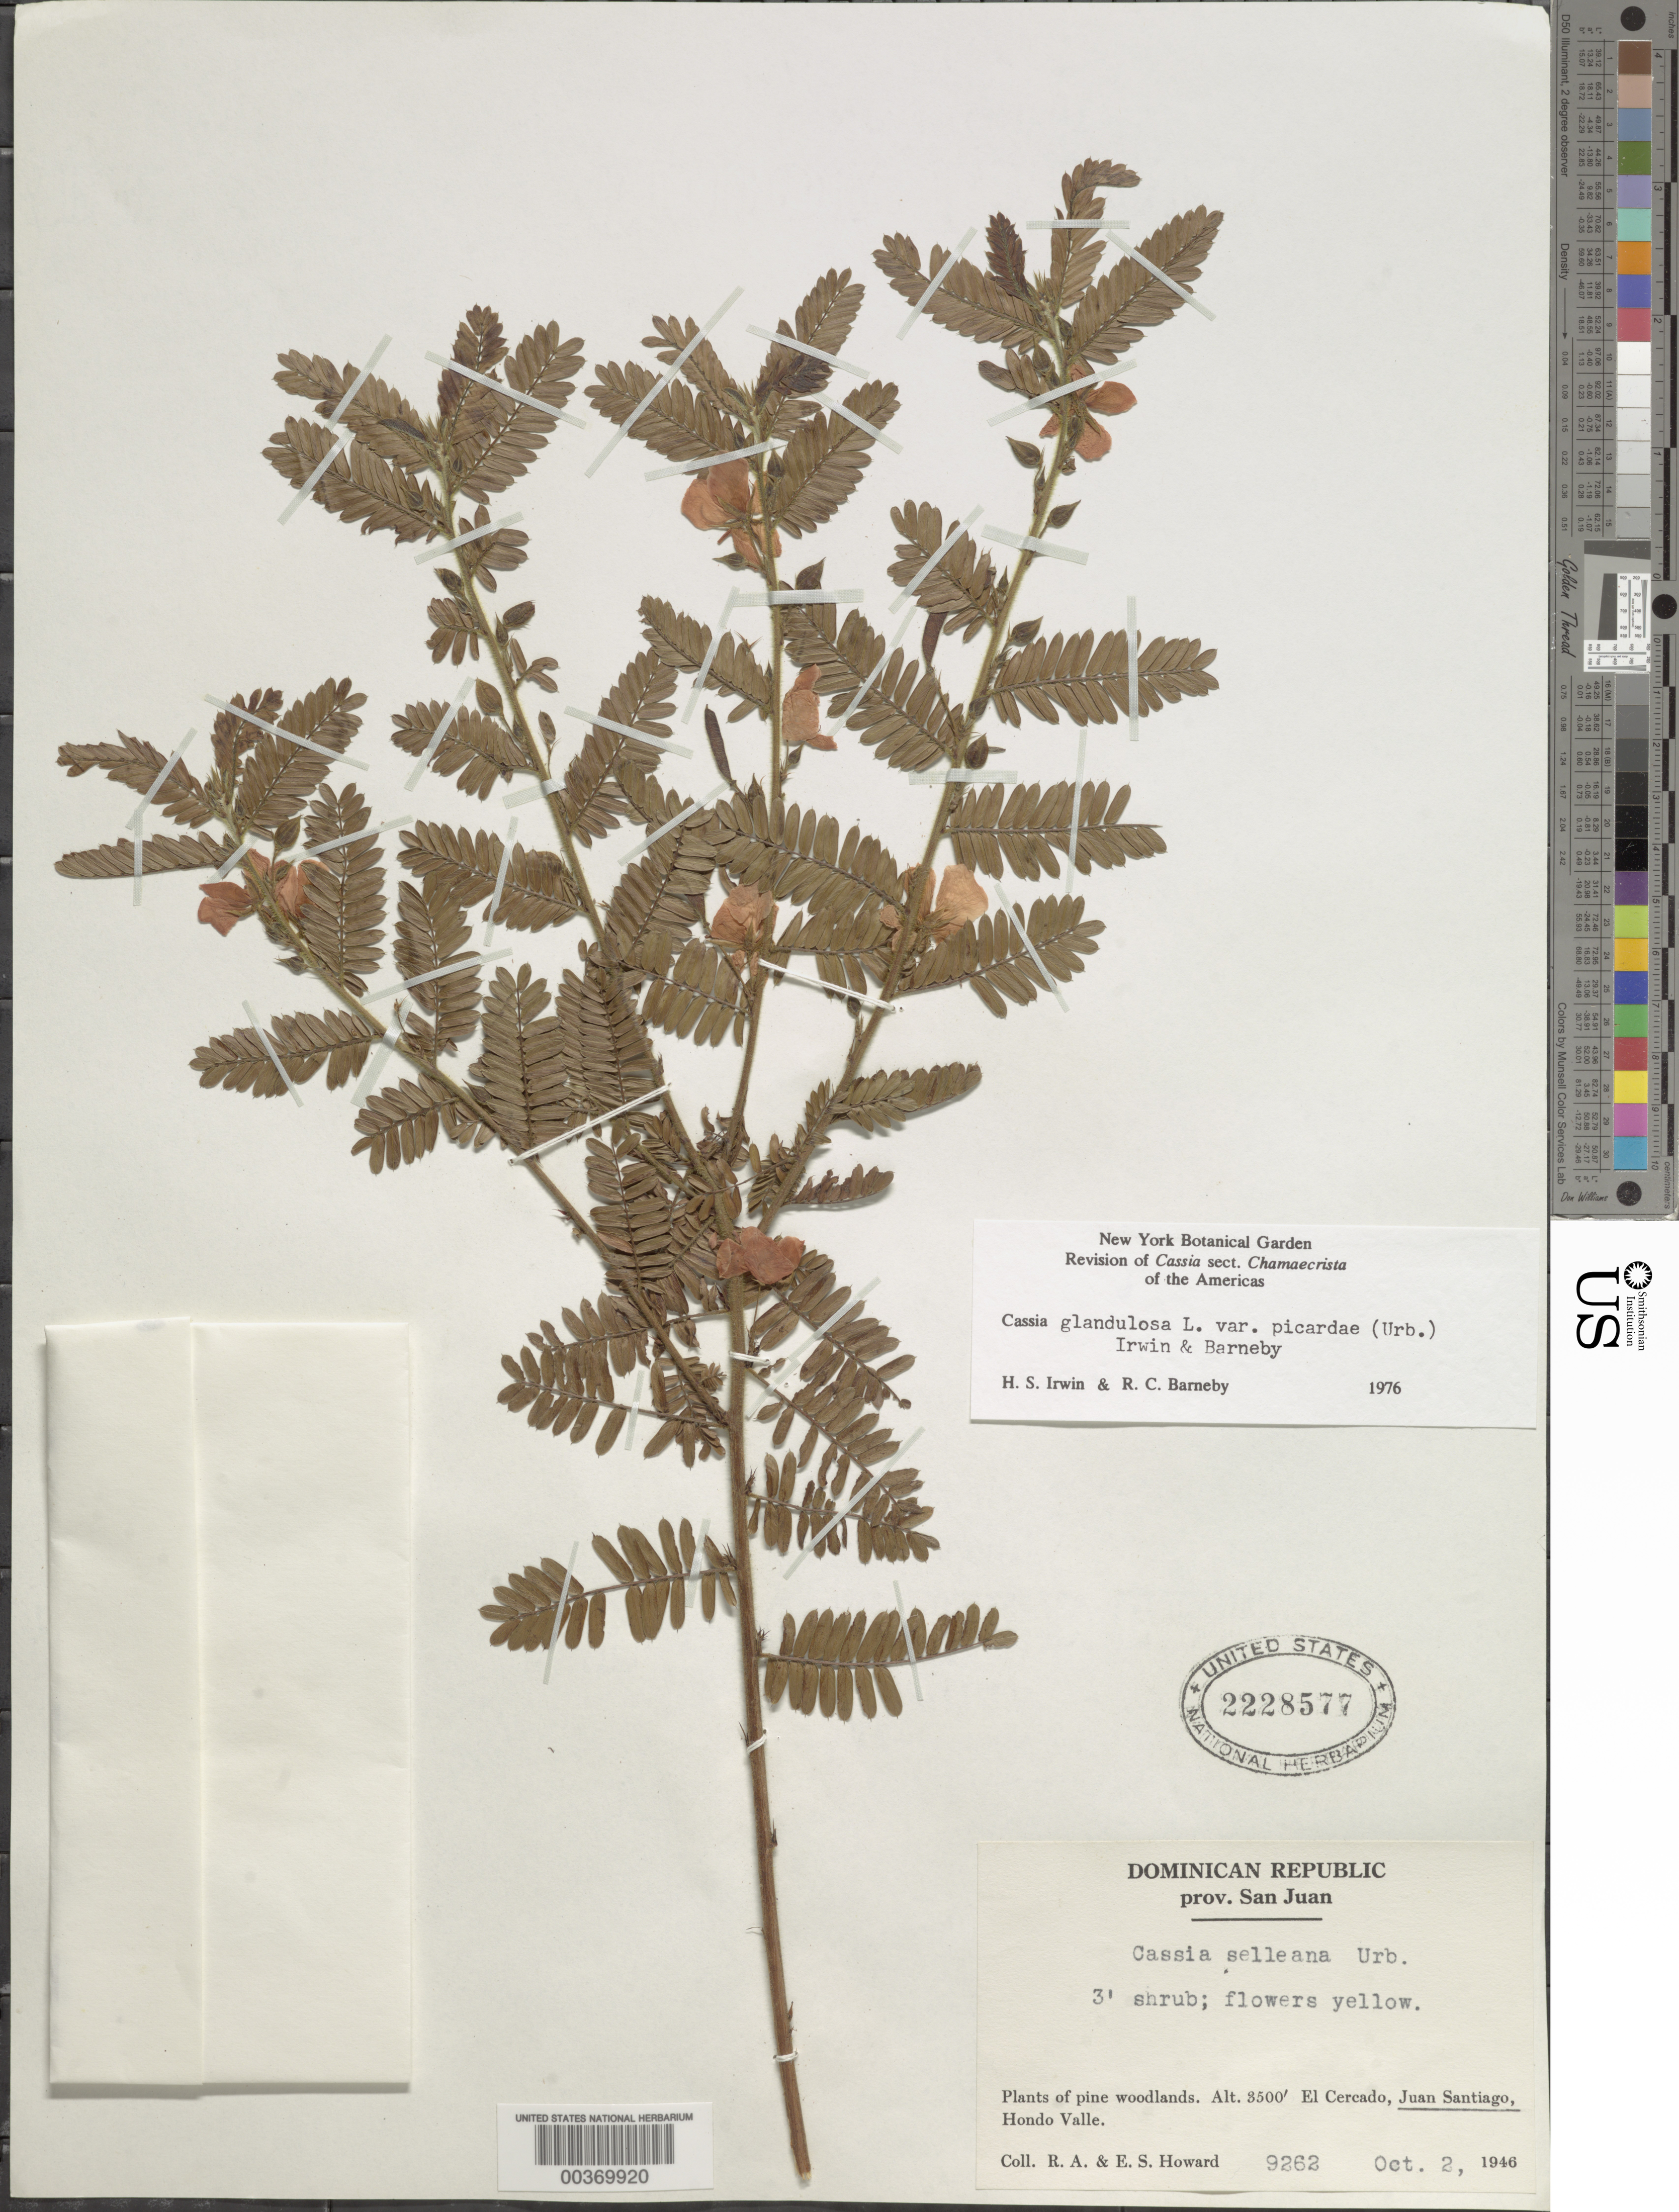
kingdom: Plantae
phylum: Tracheophyta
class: Magnoliopsida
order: Fabales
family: Fabaceae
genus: Chamaecrista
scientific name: Chamaecrista glandulosa var. picardae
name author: (Urb.) H.S. Irwin & Barneby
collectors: R. A. Howard & E. S. Howard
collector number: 9262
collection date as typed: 02 Oct 1946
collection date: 1946-10-02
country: Dominican Republic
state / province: San Juan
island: Hispaniola Island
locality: El cercado, juan santiago, hondo valle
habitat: Pine woodlands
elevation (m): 1067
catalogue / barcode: US 2228577